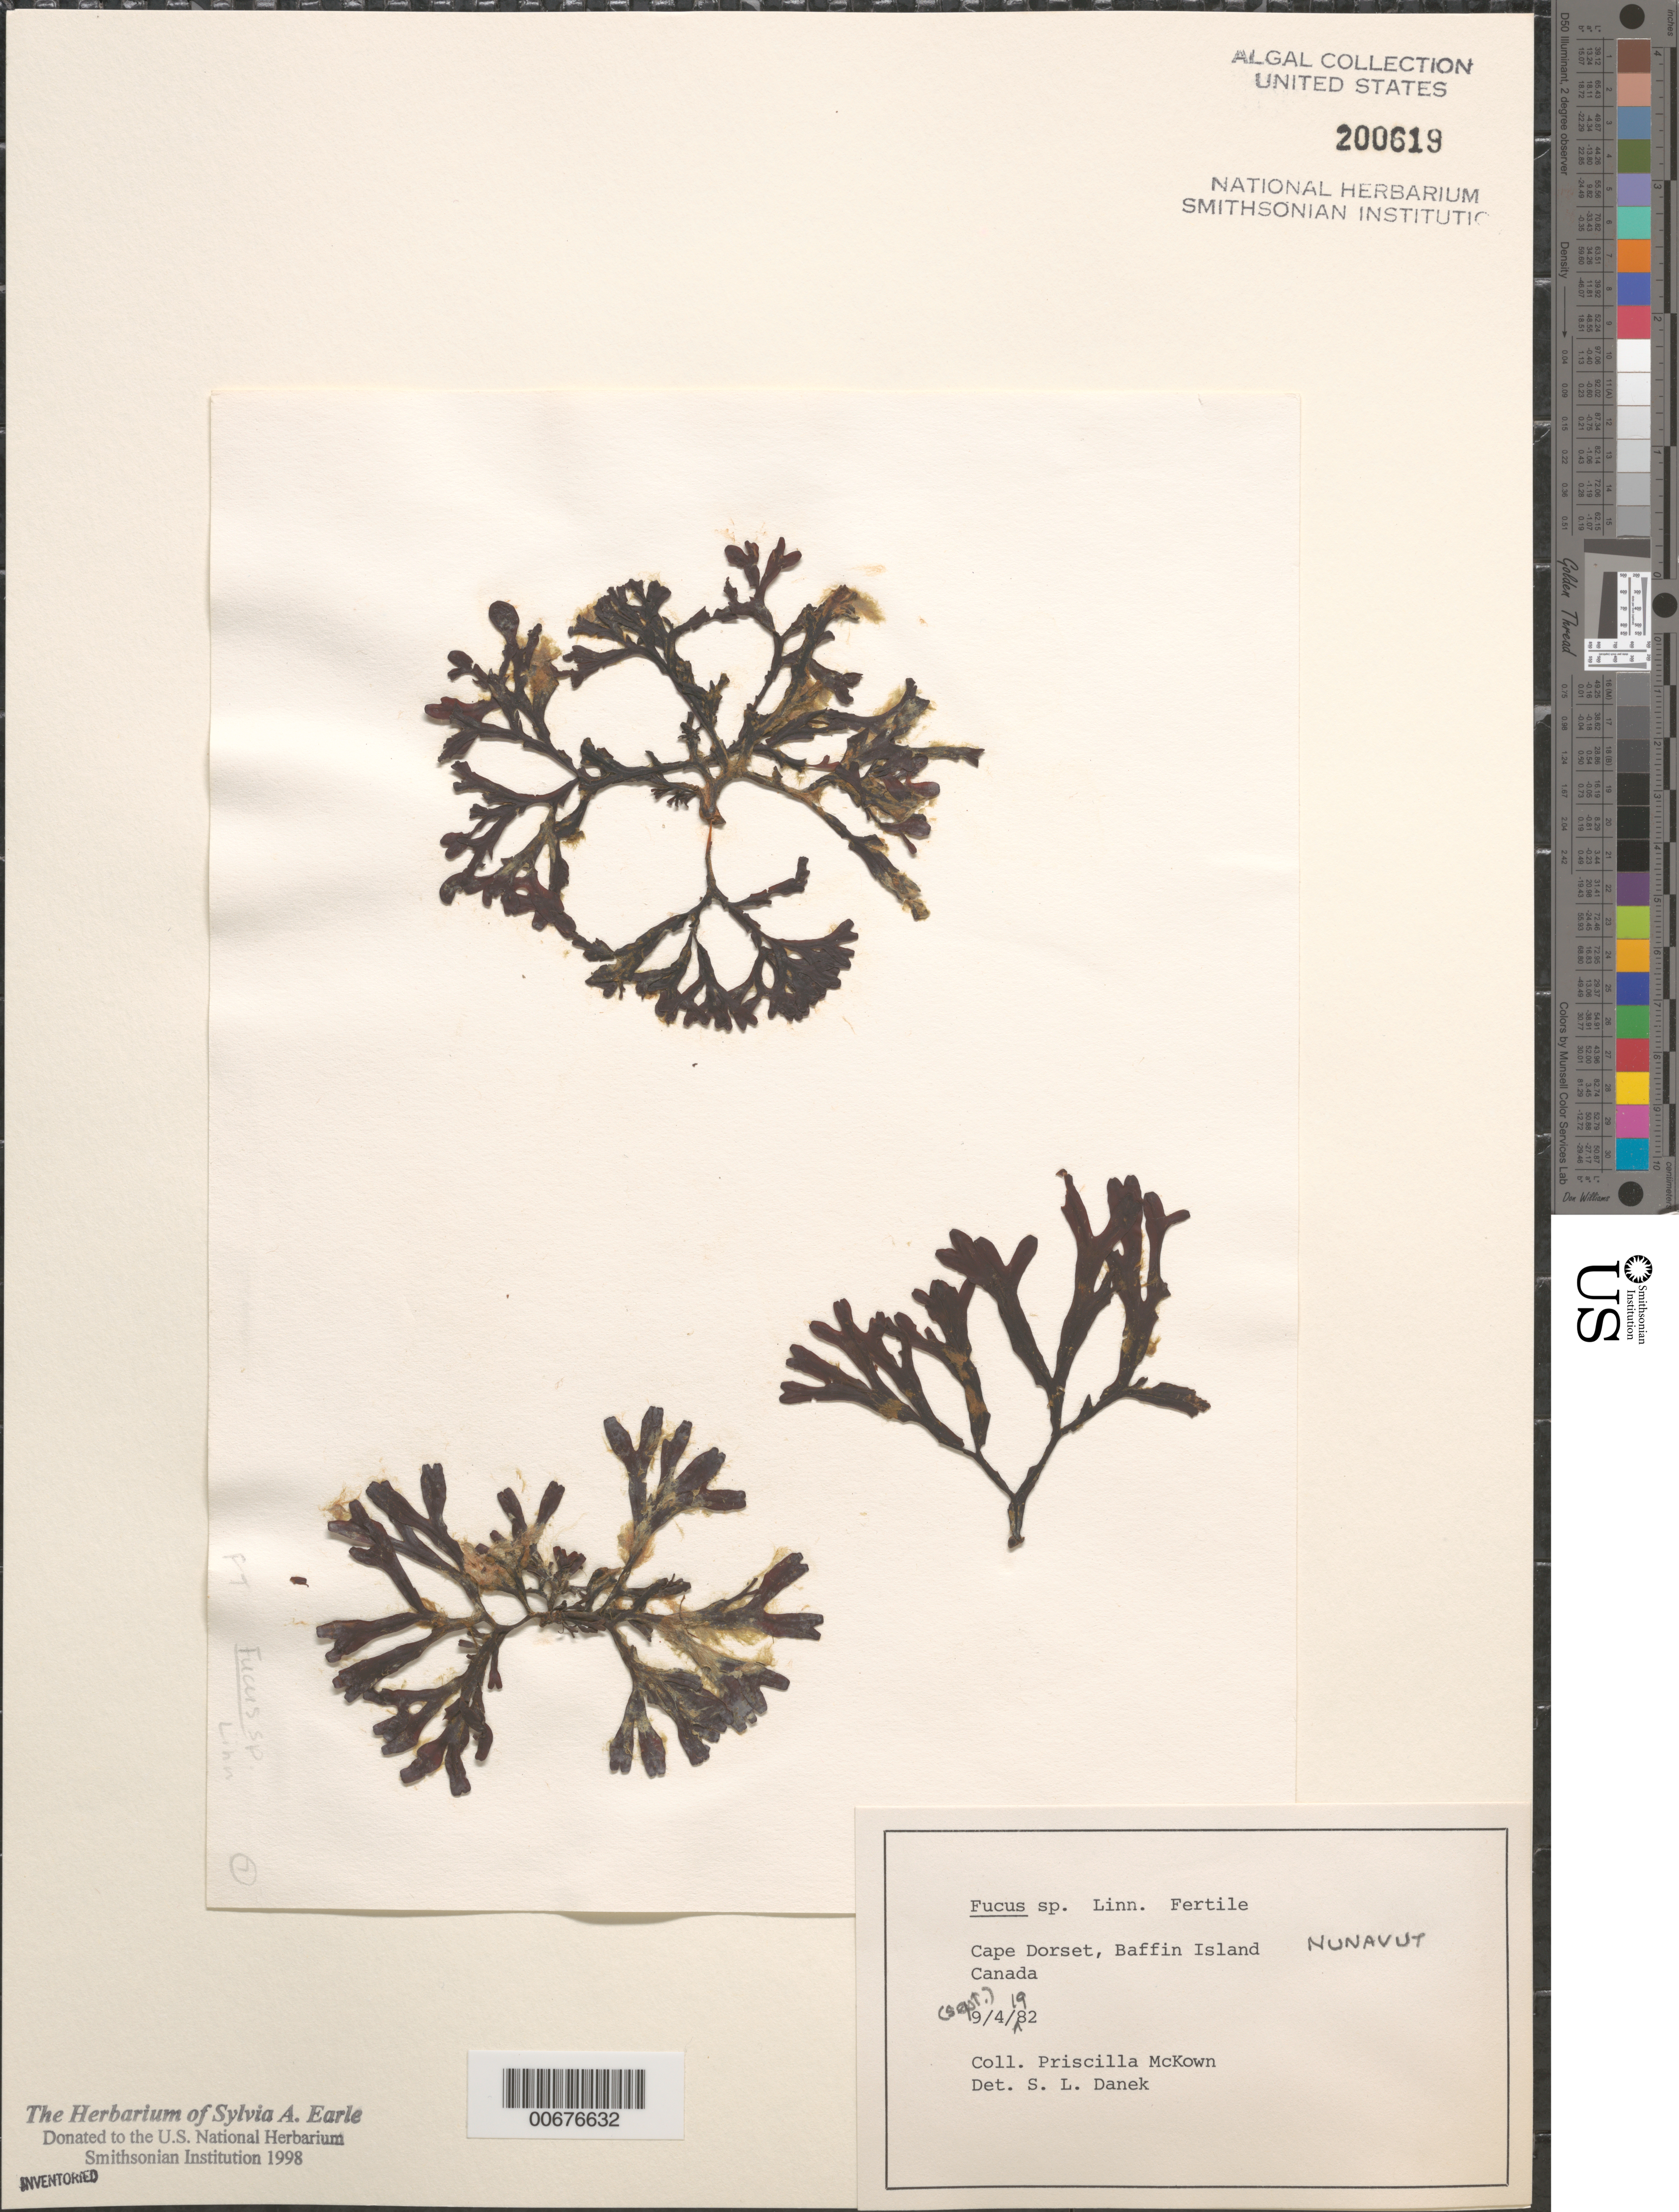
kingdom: Chromista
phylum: Ochrophyta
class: Phaeophyceae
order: Fucales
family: Fucaceae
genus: Fucus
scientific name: Fucus sp.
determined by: Danek, S. L.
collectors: P. McKown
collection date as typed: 04 Sep 1982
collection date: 1982-09-04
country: Canada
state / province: Nunavut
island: Baffin Island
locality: Cape Dorset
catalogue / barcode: US 200619